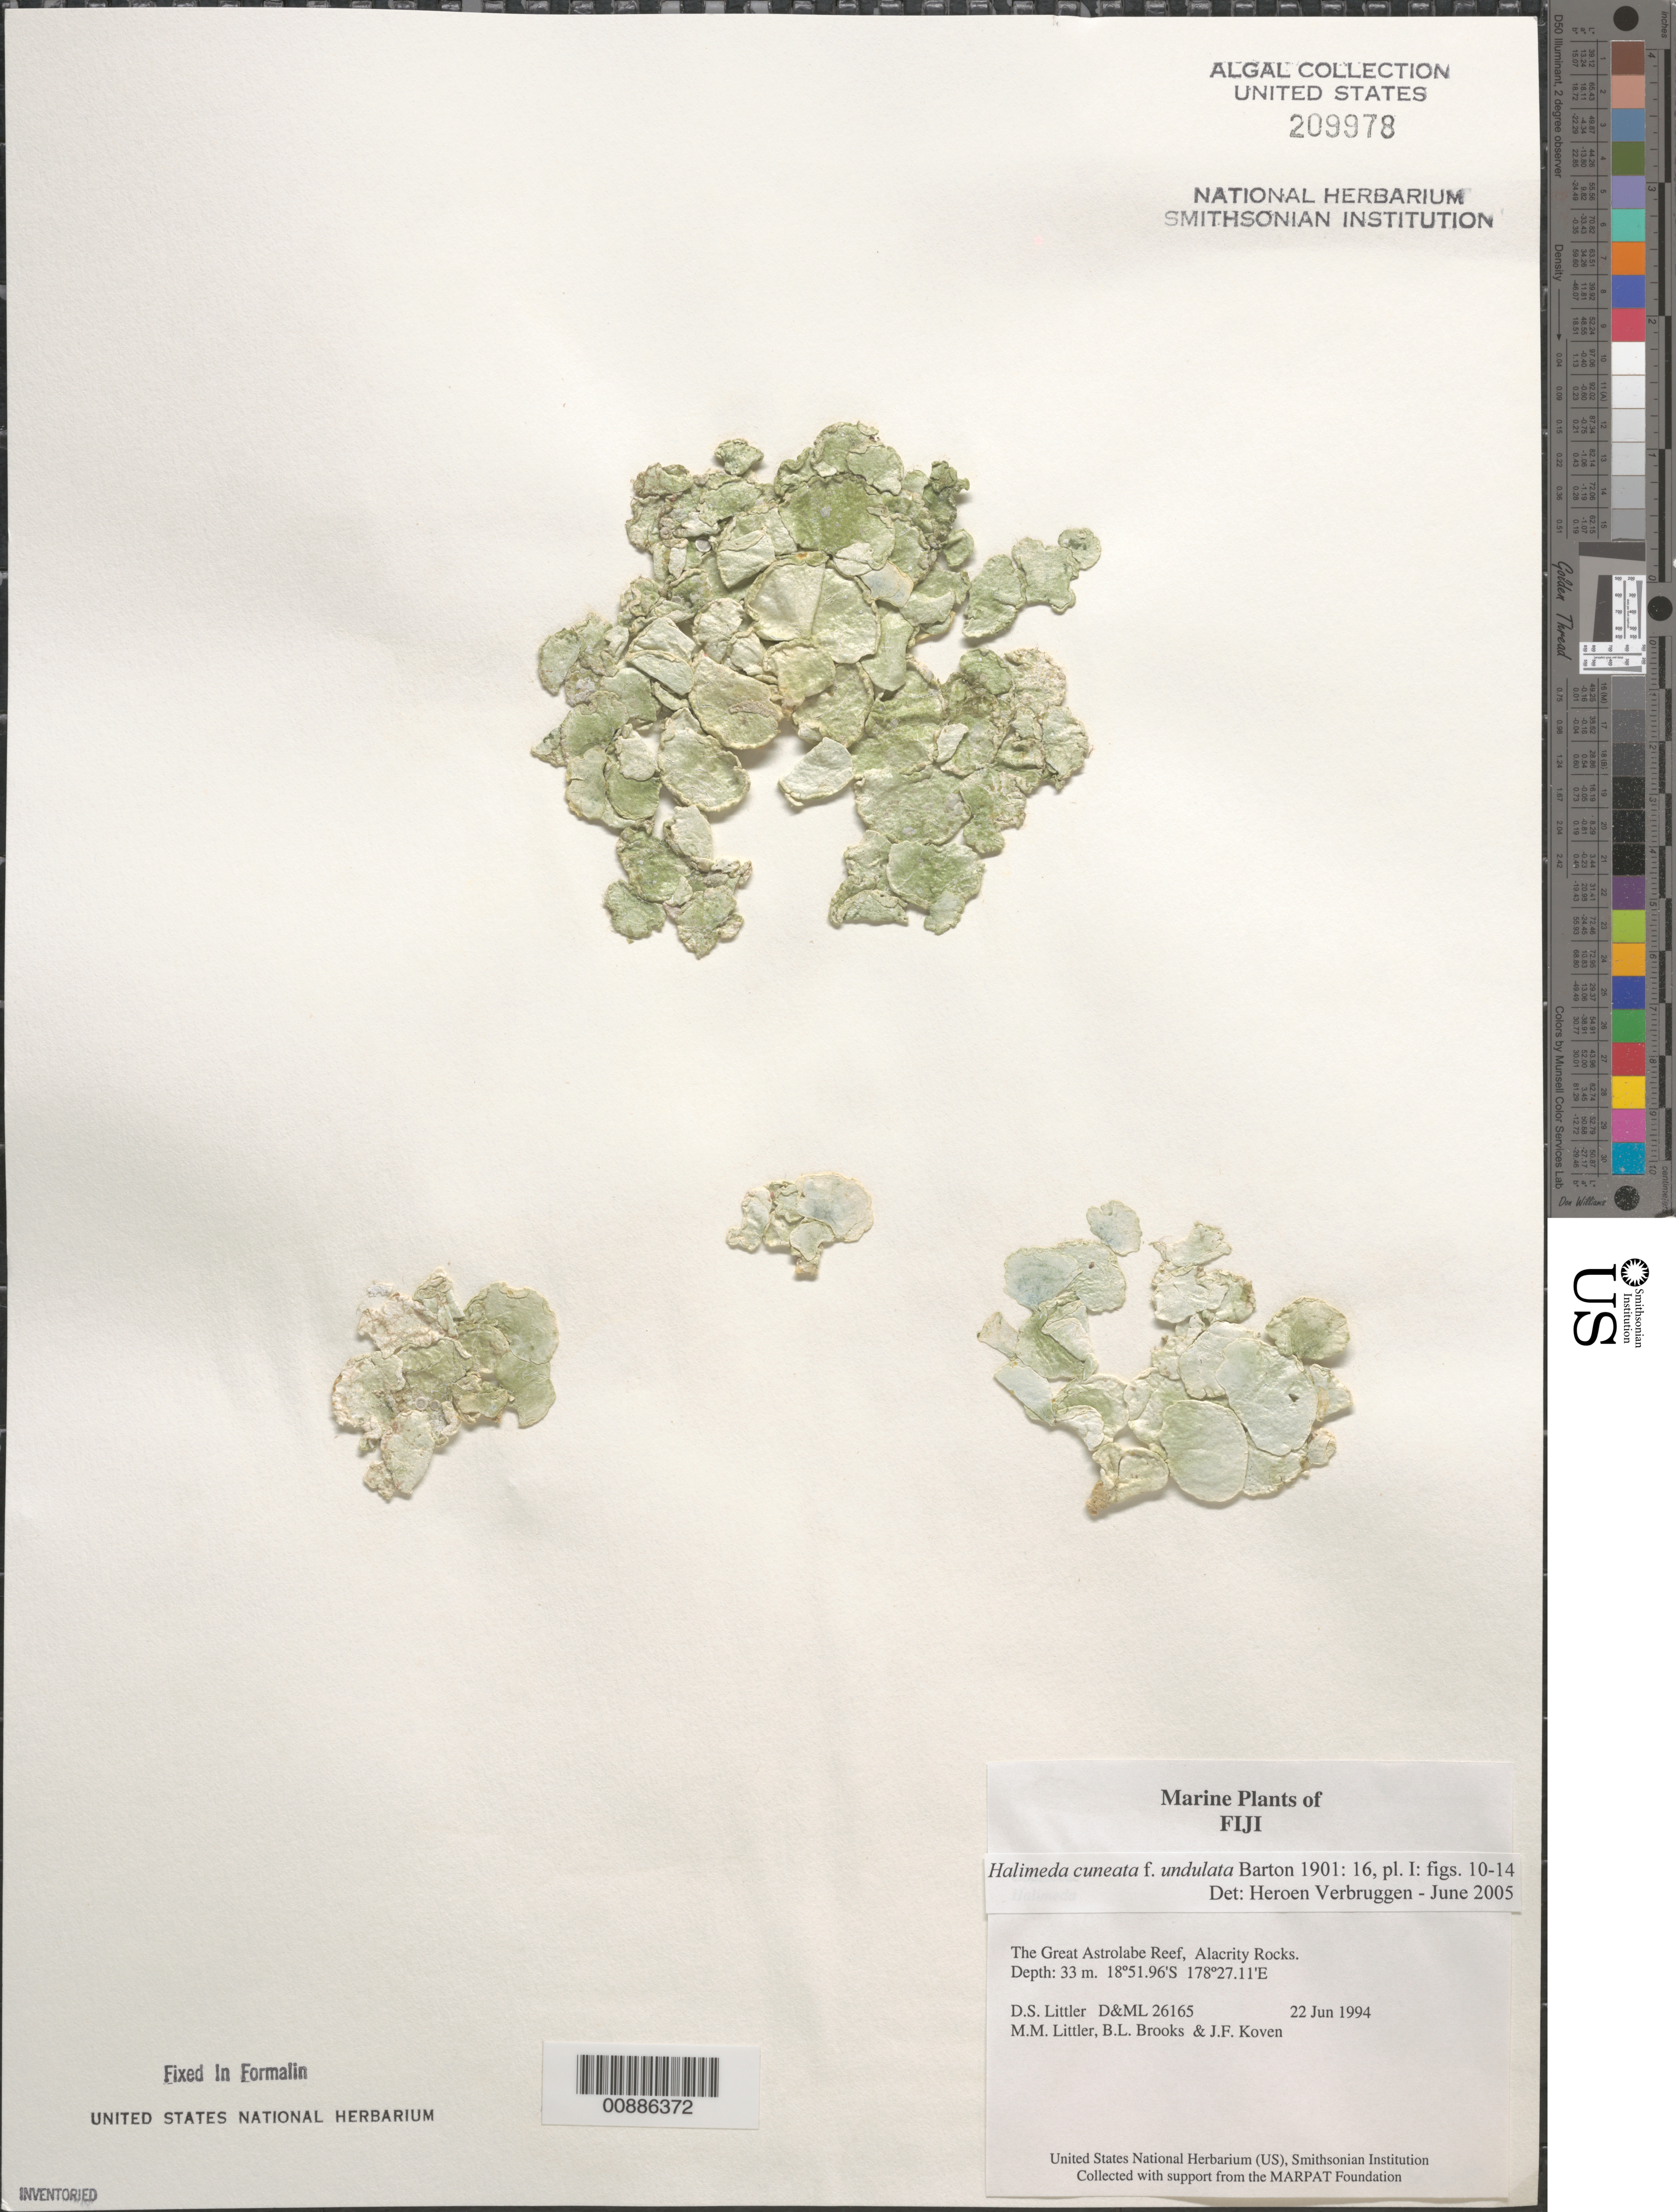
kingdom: Plantae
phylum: Chlorophyta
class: Ulvophyceae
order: Bryopsidales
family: Halimedaceae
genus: Halimeda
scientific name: Halimeda cuneata f. undulata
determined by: Verbruggen, H.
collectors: D. S. Littler, M. M. Littler, B. Brooks & J. Koven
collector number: D&ML 26165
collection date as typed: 22 Jun 1994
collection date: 1994-06-22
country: Fiji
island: Great Astrolabe Reef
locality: Great Astrolabe Reef, Alacrity Rocks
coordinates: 18 51.98'S; 18 51.96'S, 178 27.11'E; 178 27.11'E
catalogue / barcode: US 209978